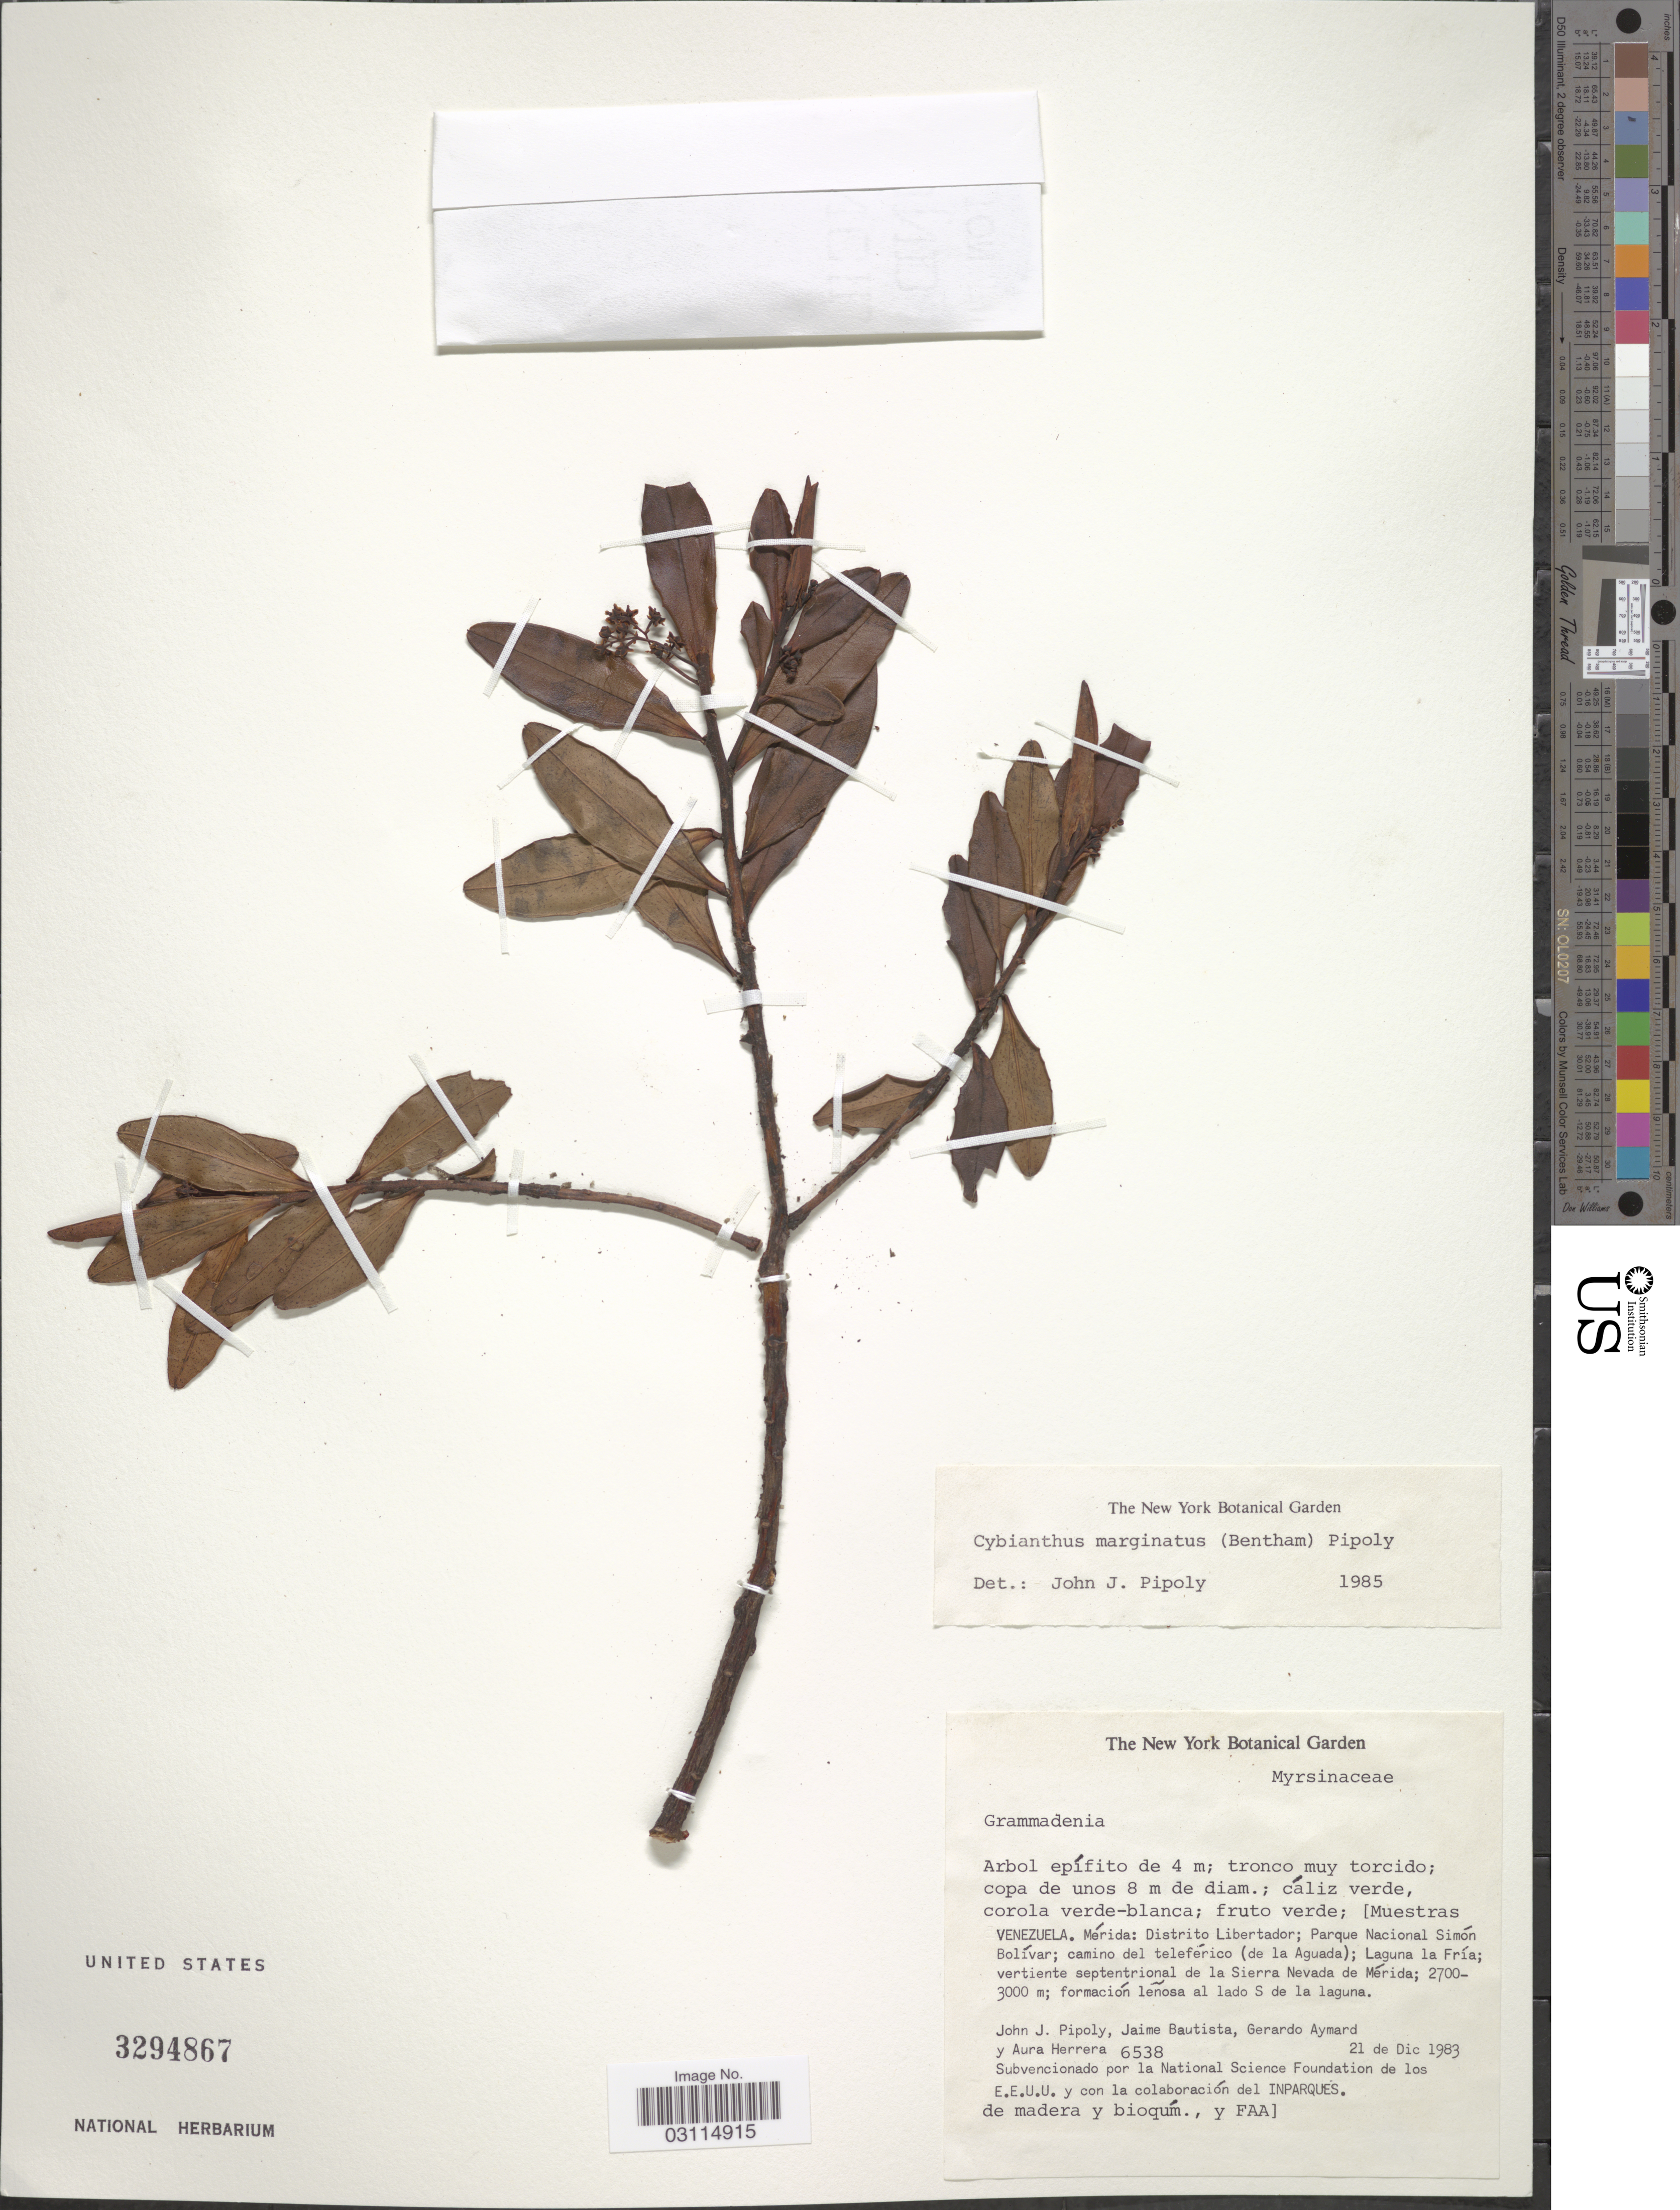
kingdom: Plantae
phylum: Tracheophyta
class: Magnoliopsida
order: Ericales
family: Primulaceae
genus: Cybianthus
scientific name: Cybianthus marginatus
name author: (Benth.) Pipoly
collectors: J. J. Pipoly, J. A. Bautista B., G. A. Aymard & A. Herrera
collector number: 6538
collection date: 1983-12-21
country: Venezuela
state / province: Mérida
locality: Distrito Libertador; Parque Nacional Simón Bolívar; camino del teleférico (de la Aguada); Laguna la Fría; vertiente septentrional de la Sierra Nevada de Mérida. Formación leñosa al lado S de la laguna.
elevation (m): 2700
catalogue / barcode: US 3294867